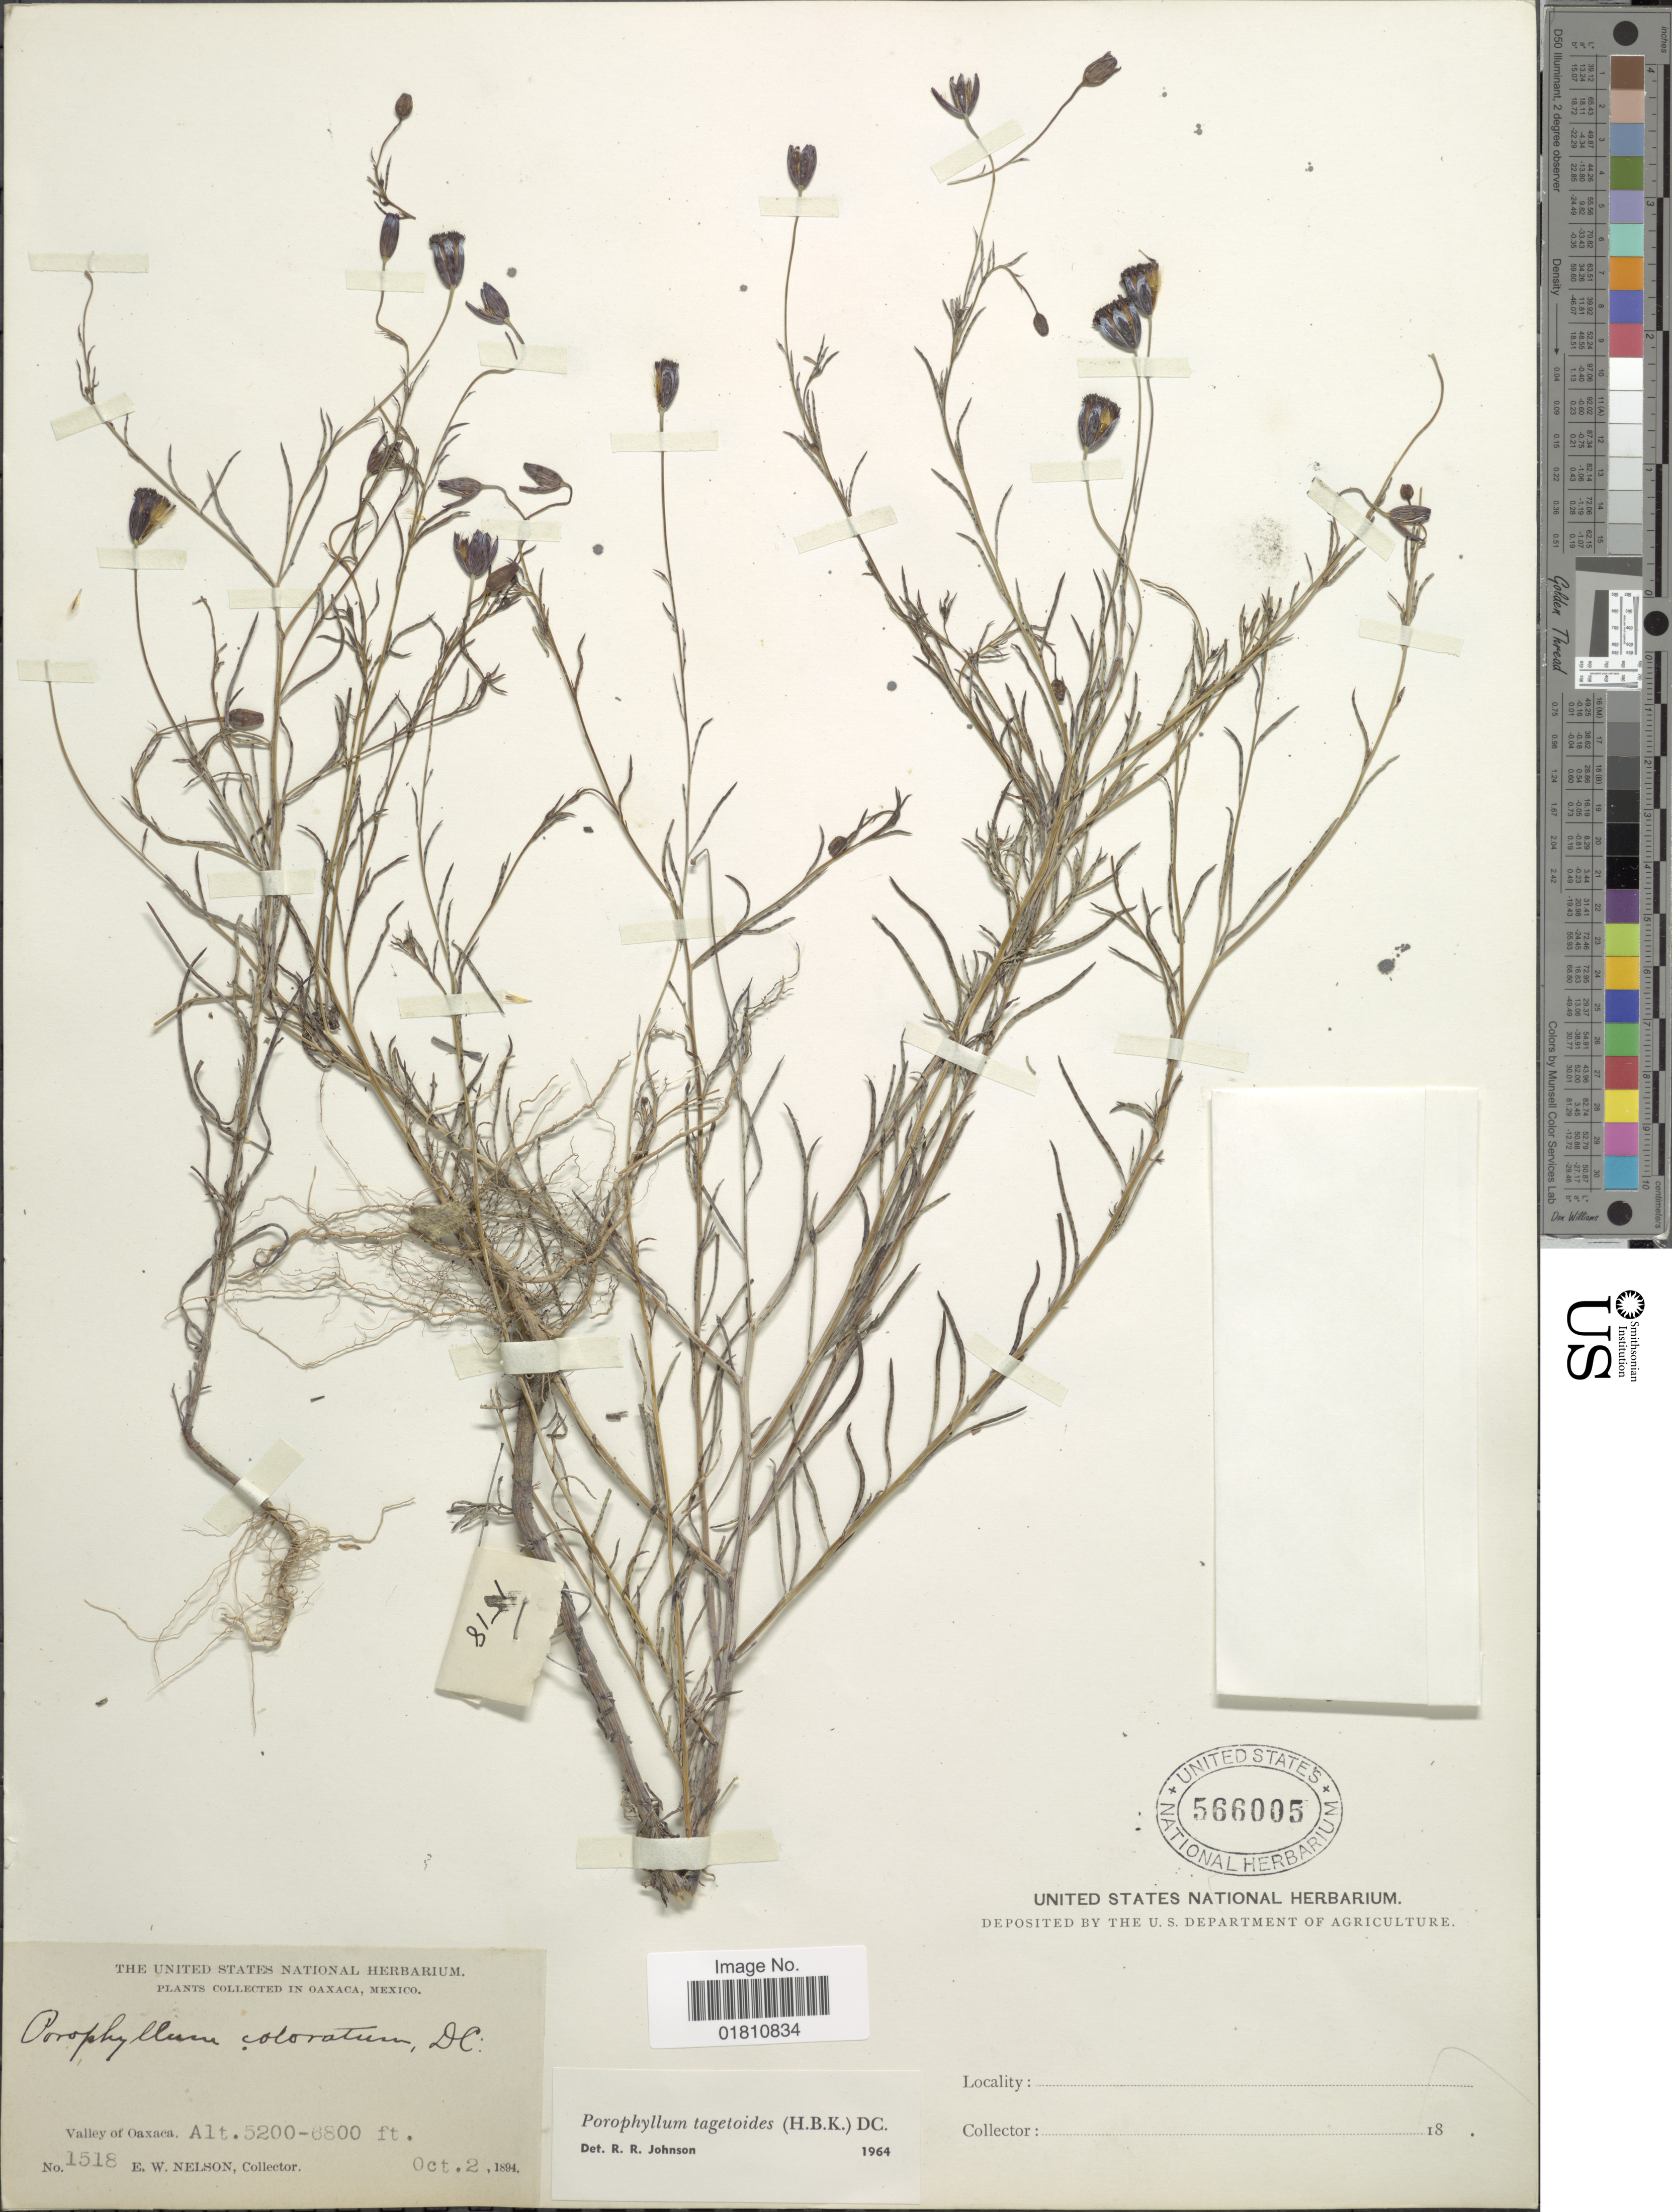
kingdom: Plantae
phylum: Tracheophyta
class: Magnoliopsida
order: Asterales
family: Asteraceae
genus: Porophyllum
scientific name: Porophyllum tagetoides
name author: (Kunth) DC.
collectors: E. W. Nelson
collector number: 1518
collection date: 1894-10-02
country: Mexico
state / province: Oaxaca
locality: Valley of Oaxaca.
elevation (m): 1585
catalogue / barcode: US 566005